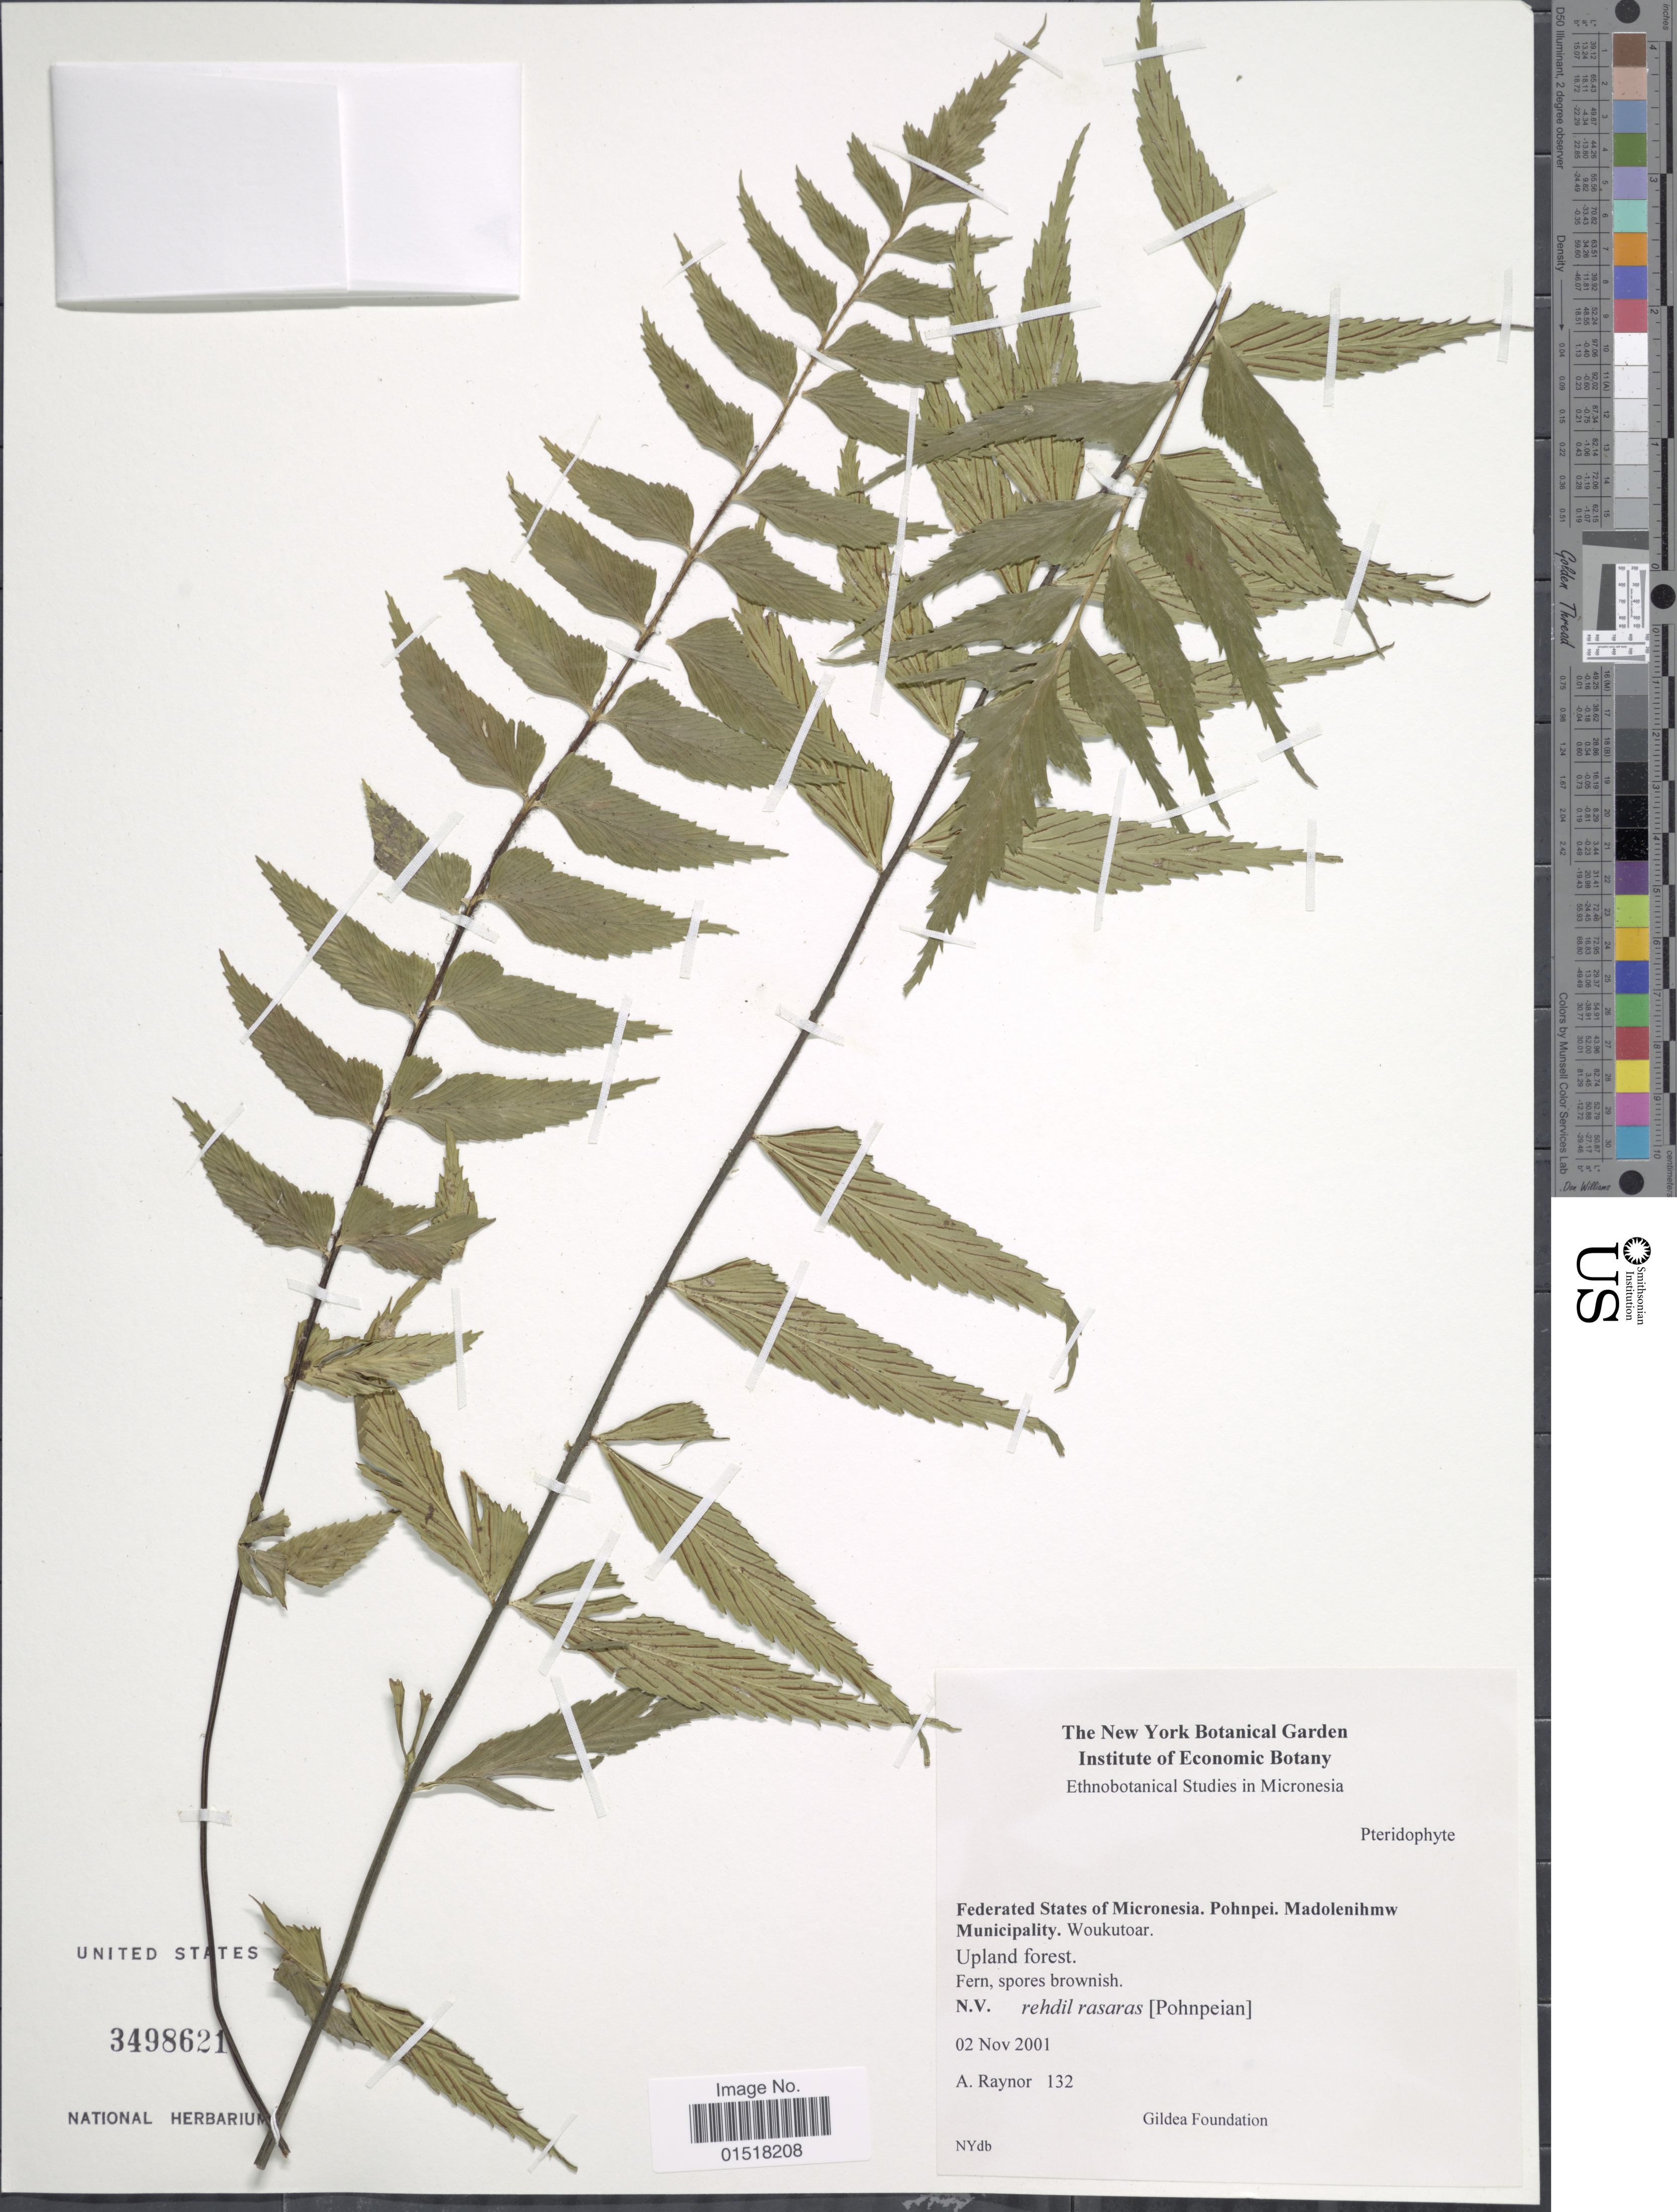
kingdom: Plantae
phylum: Tracheophyta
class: Polypodiopsida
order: Polypodiales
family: Aspleniaceae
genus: Asplenium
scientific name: Asplenium polyodon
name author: G. Forst.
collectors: A. Raynor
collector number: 132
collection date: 2001-11-02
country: Micronesia, Federated States of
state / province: Pohnpei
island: Pohnpei [Ponape]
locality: Federared States of Mcicronesia. Pohnpei. Madolenihmw Municipality. Woukutoar.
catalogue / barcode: US 3498621